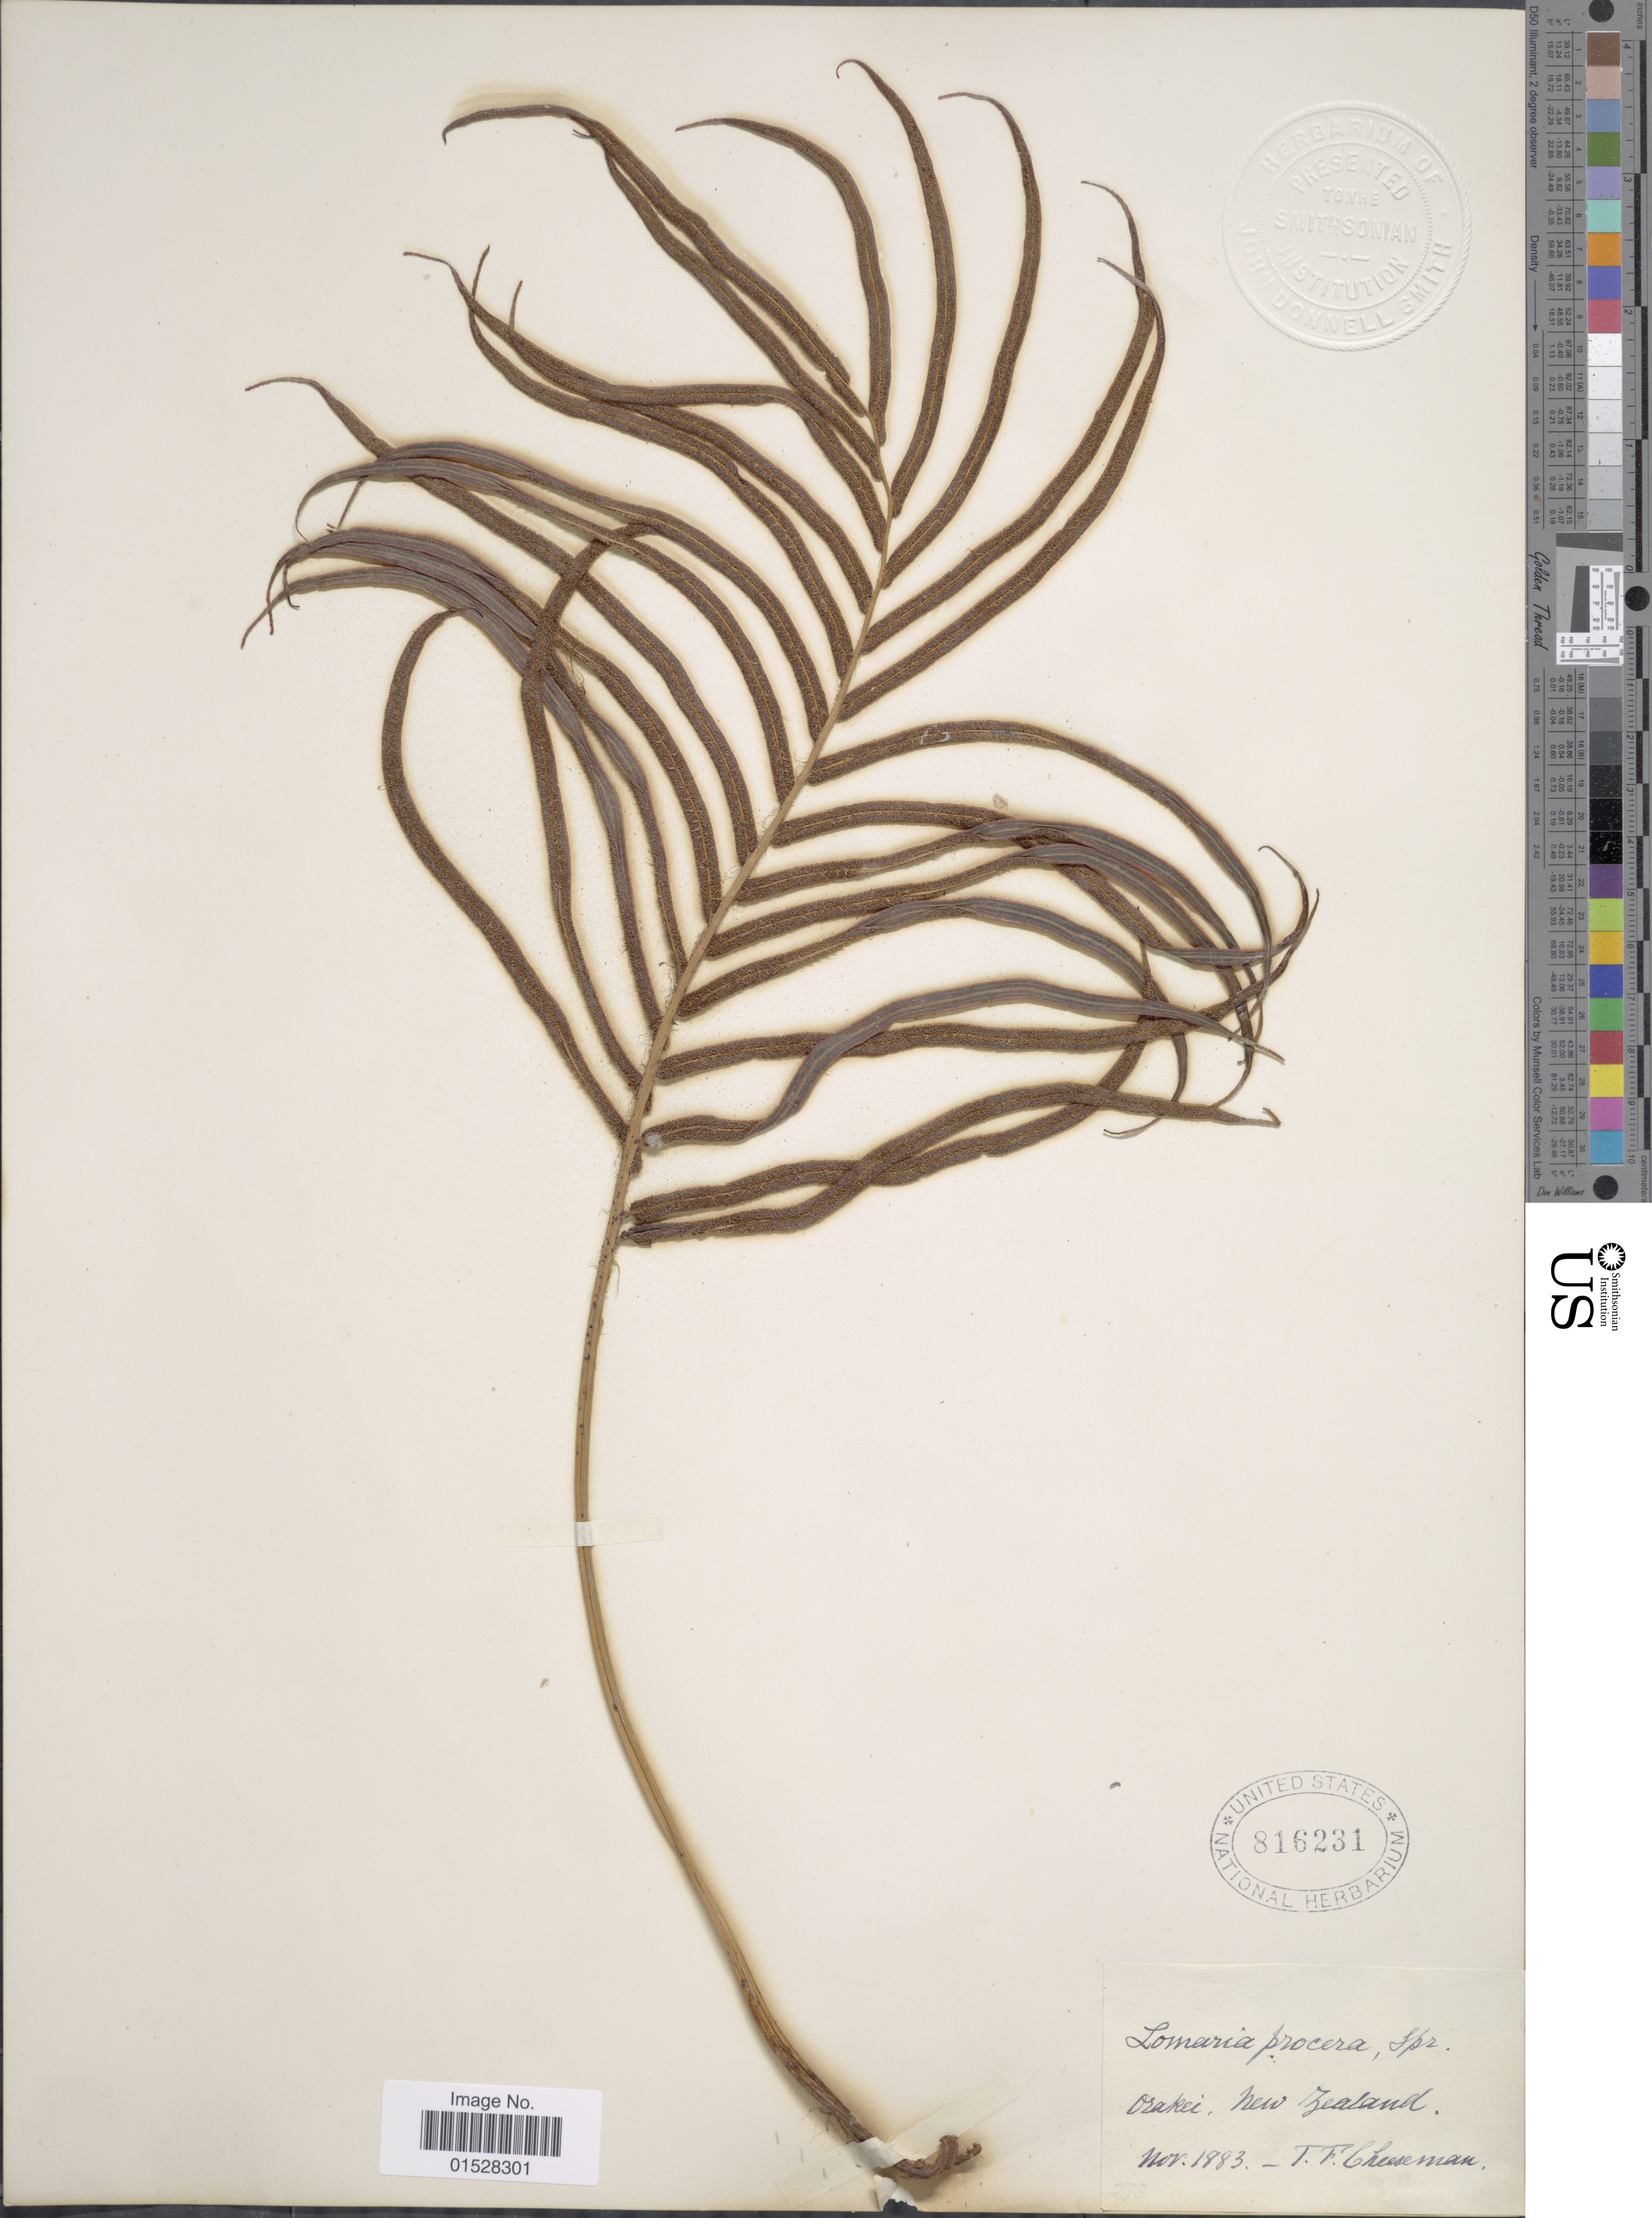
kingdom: Plantae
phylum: Tracheophyta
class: Polypodiopsida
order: Polypodiales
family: Blechnaceae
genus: Blechnum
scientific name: Blechnum sp.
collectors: T. F. Cheeseman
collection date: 1883-11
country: New Zealand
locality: Orakei.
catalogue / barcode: US 816231